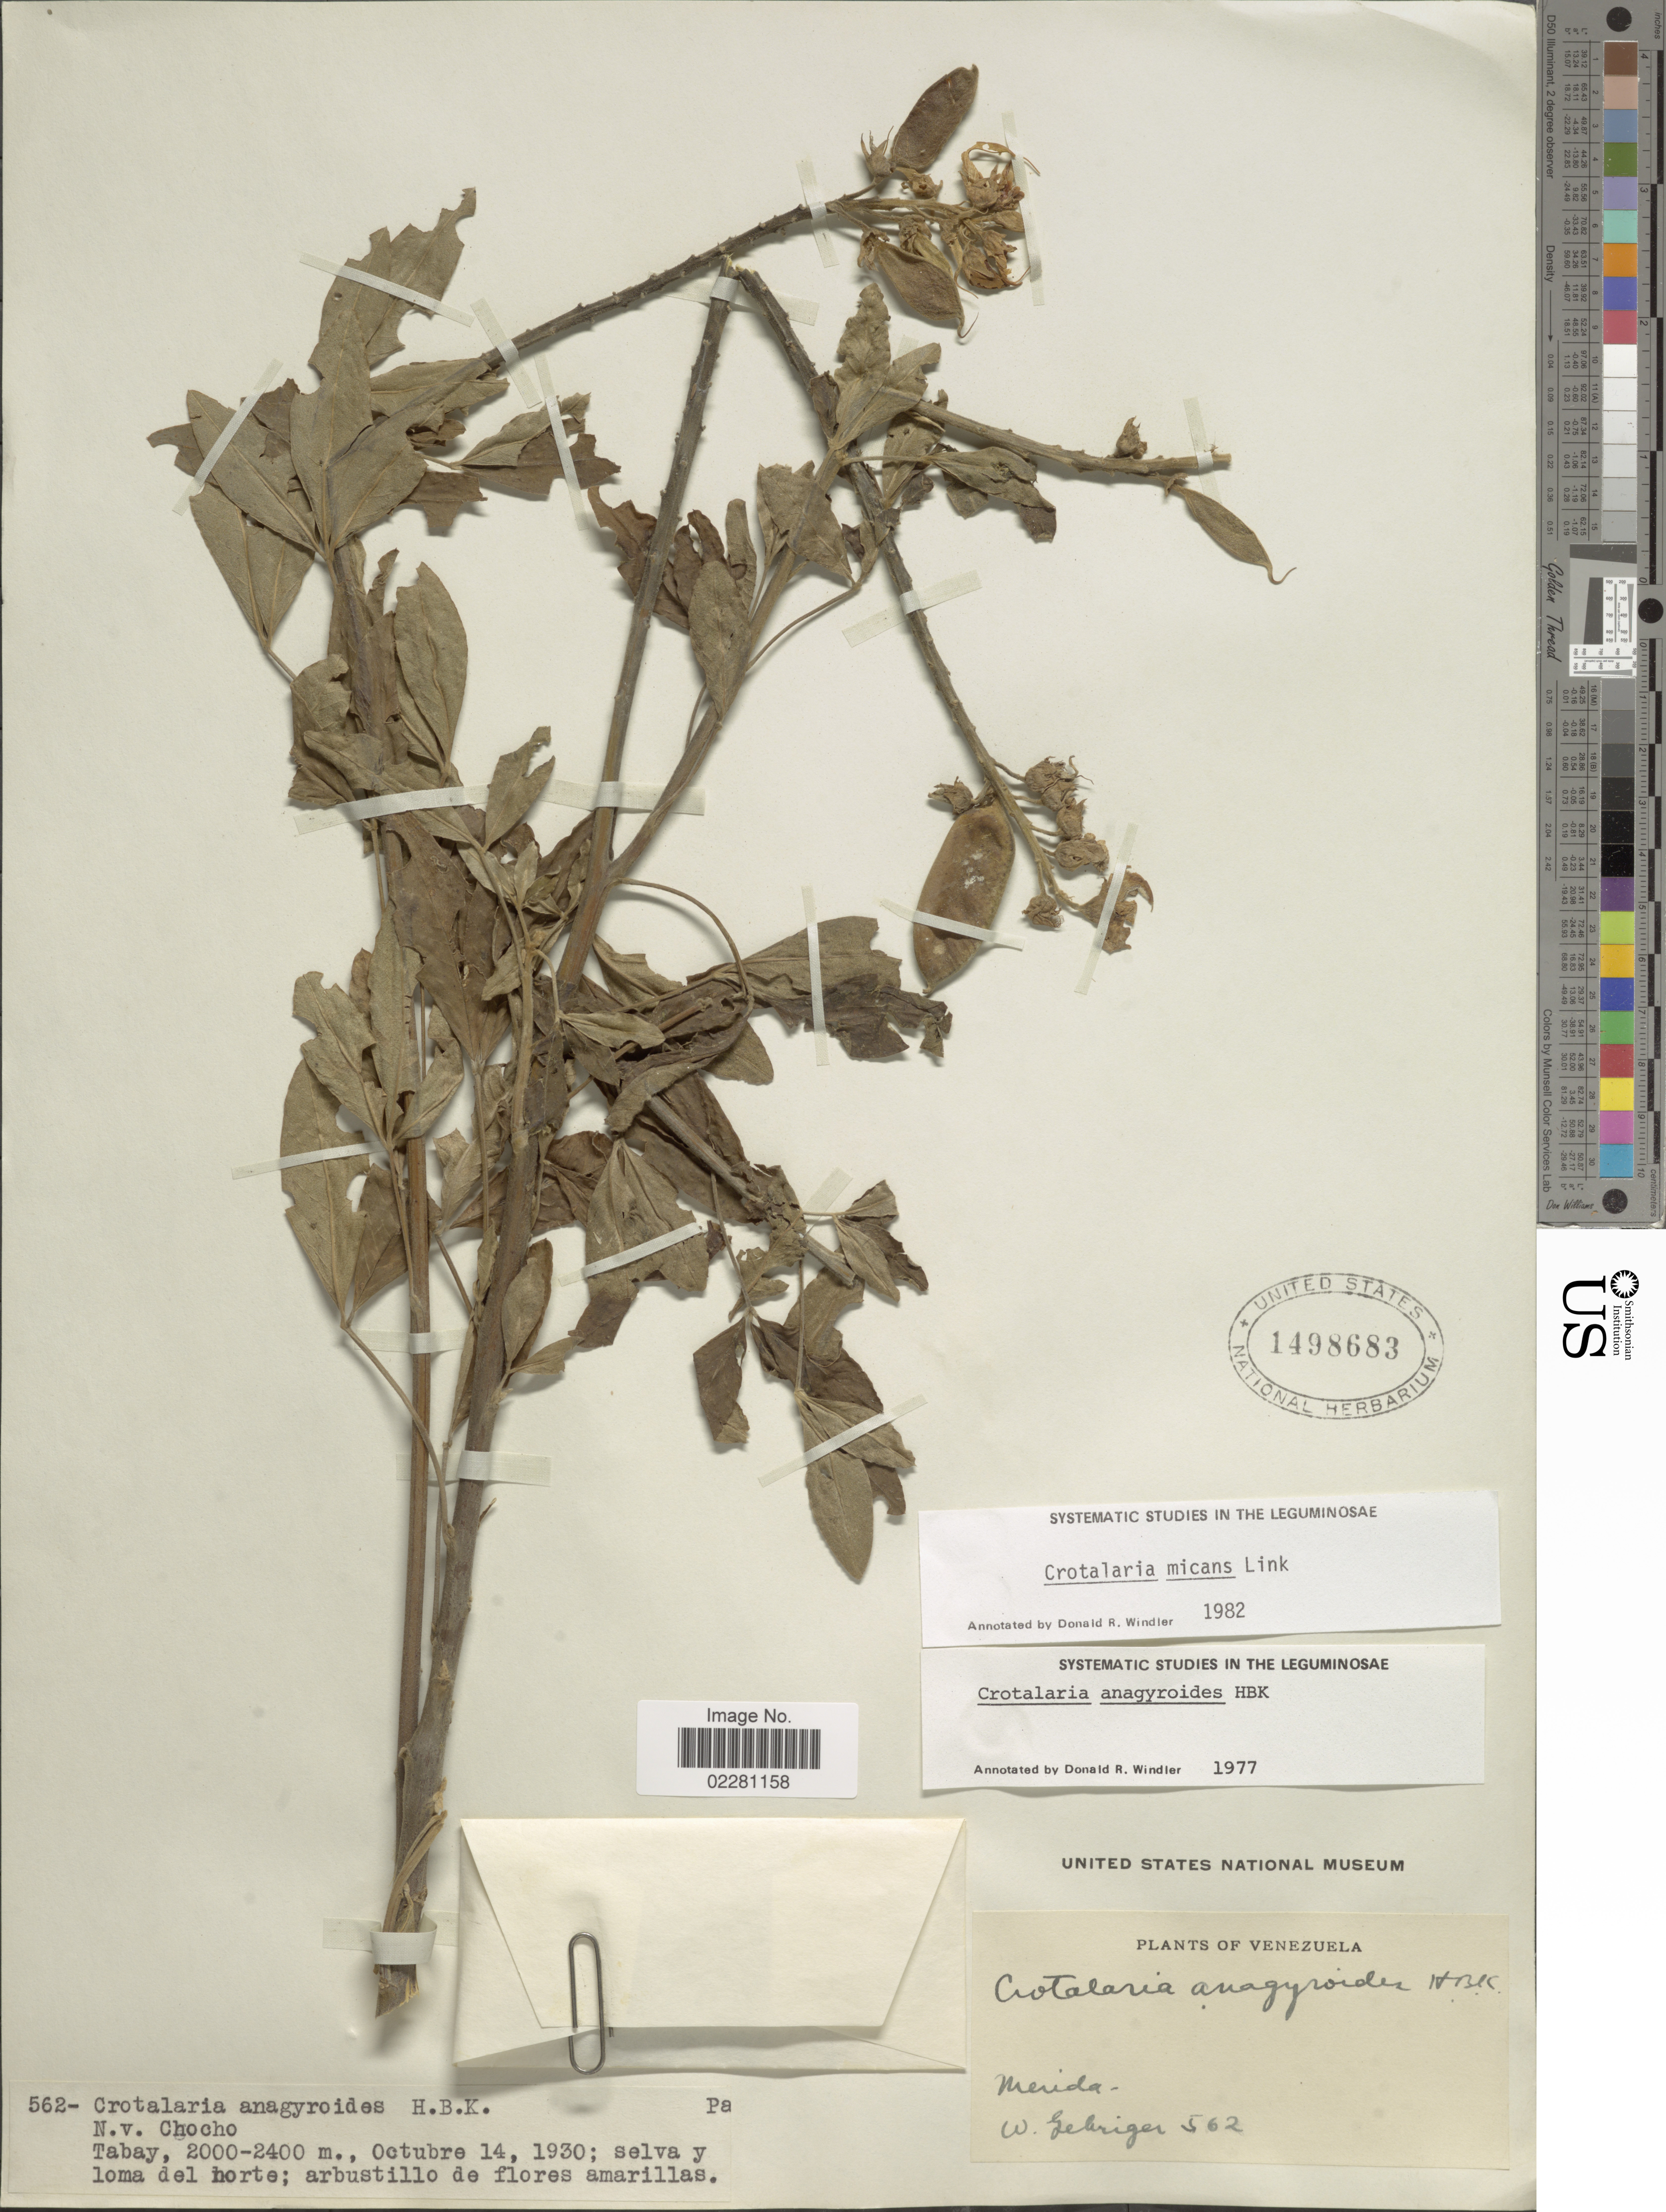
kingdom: Plantae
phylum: Tracheophyta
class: Magnoliopsida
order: Fabales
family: Fabaceae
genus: Crotalaria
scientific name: Crotalaria micans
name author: Link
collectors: W. Gehriger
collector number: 562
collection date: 1930-10-14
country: Venezuela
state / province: Mérida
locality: Tabay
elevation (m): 2000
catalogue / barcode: US 1498683